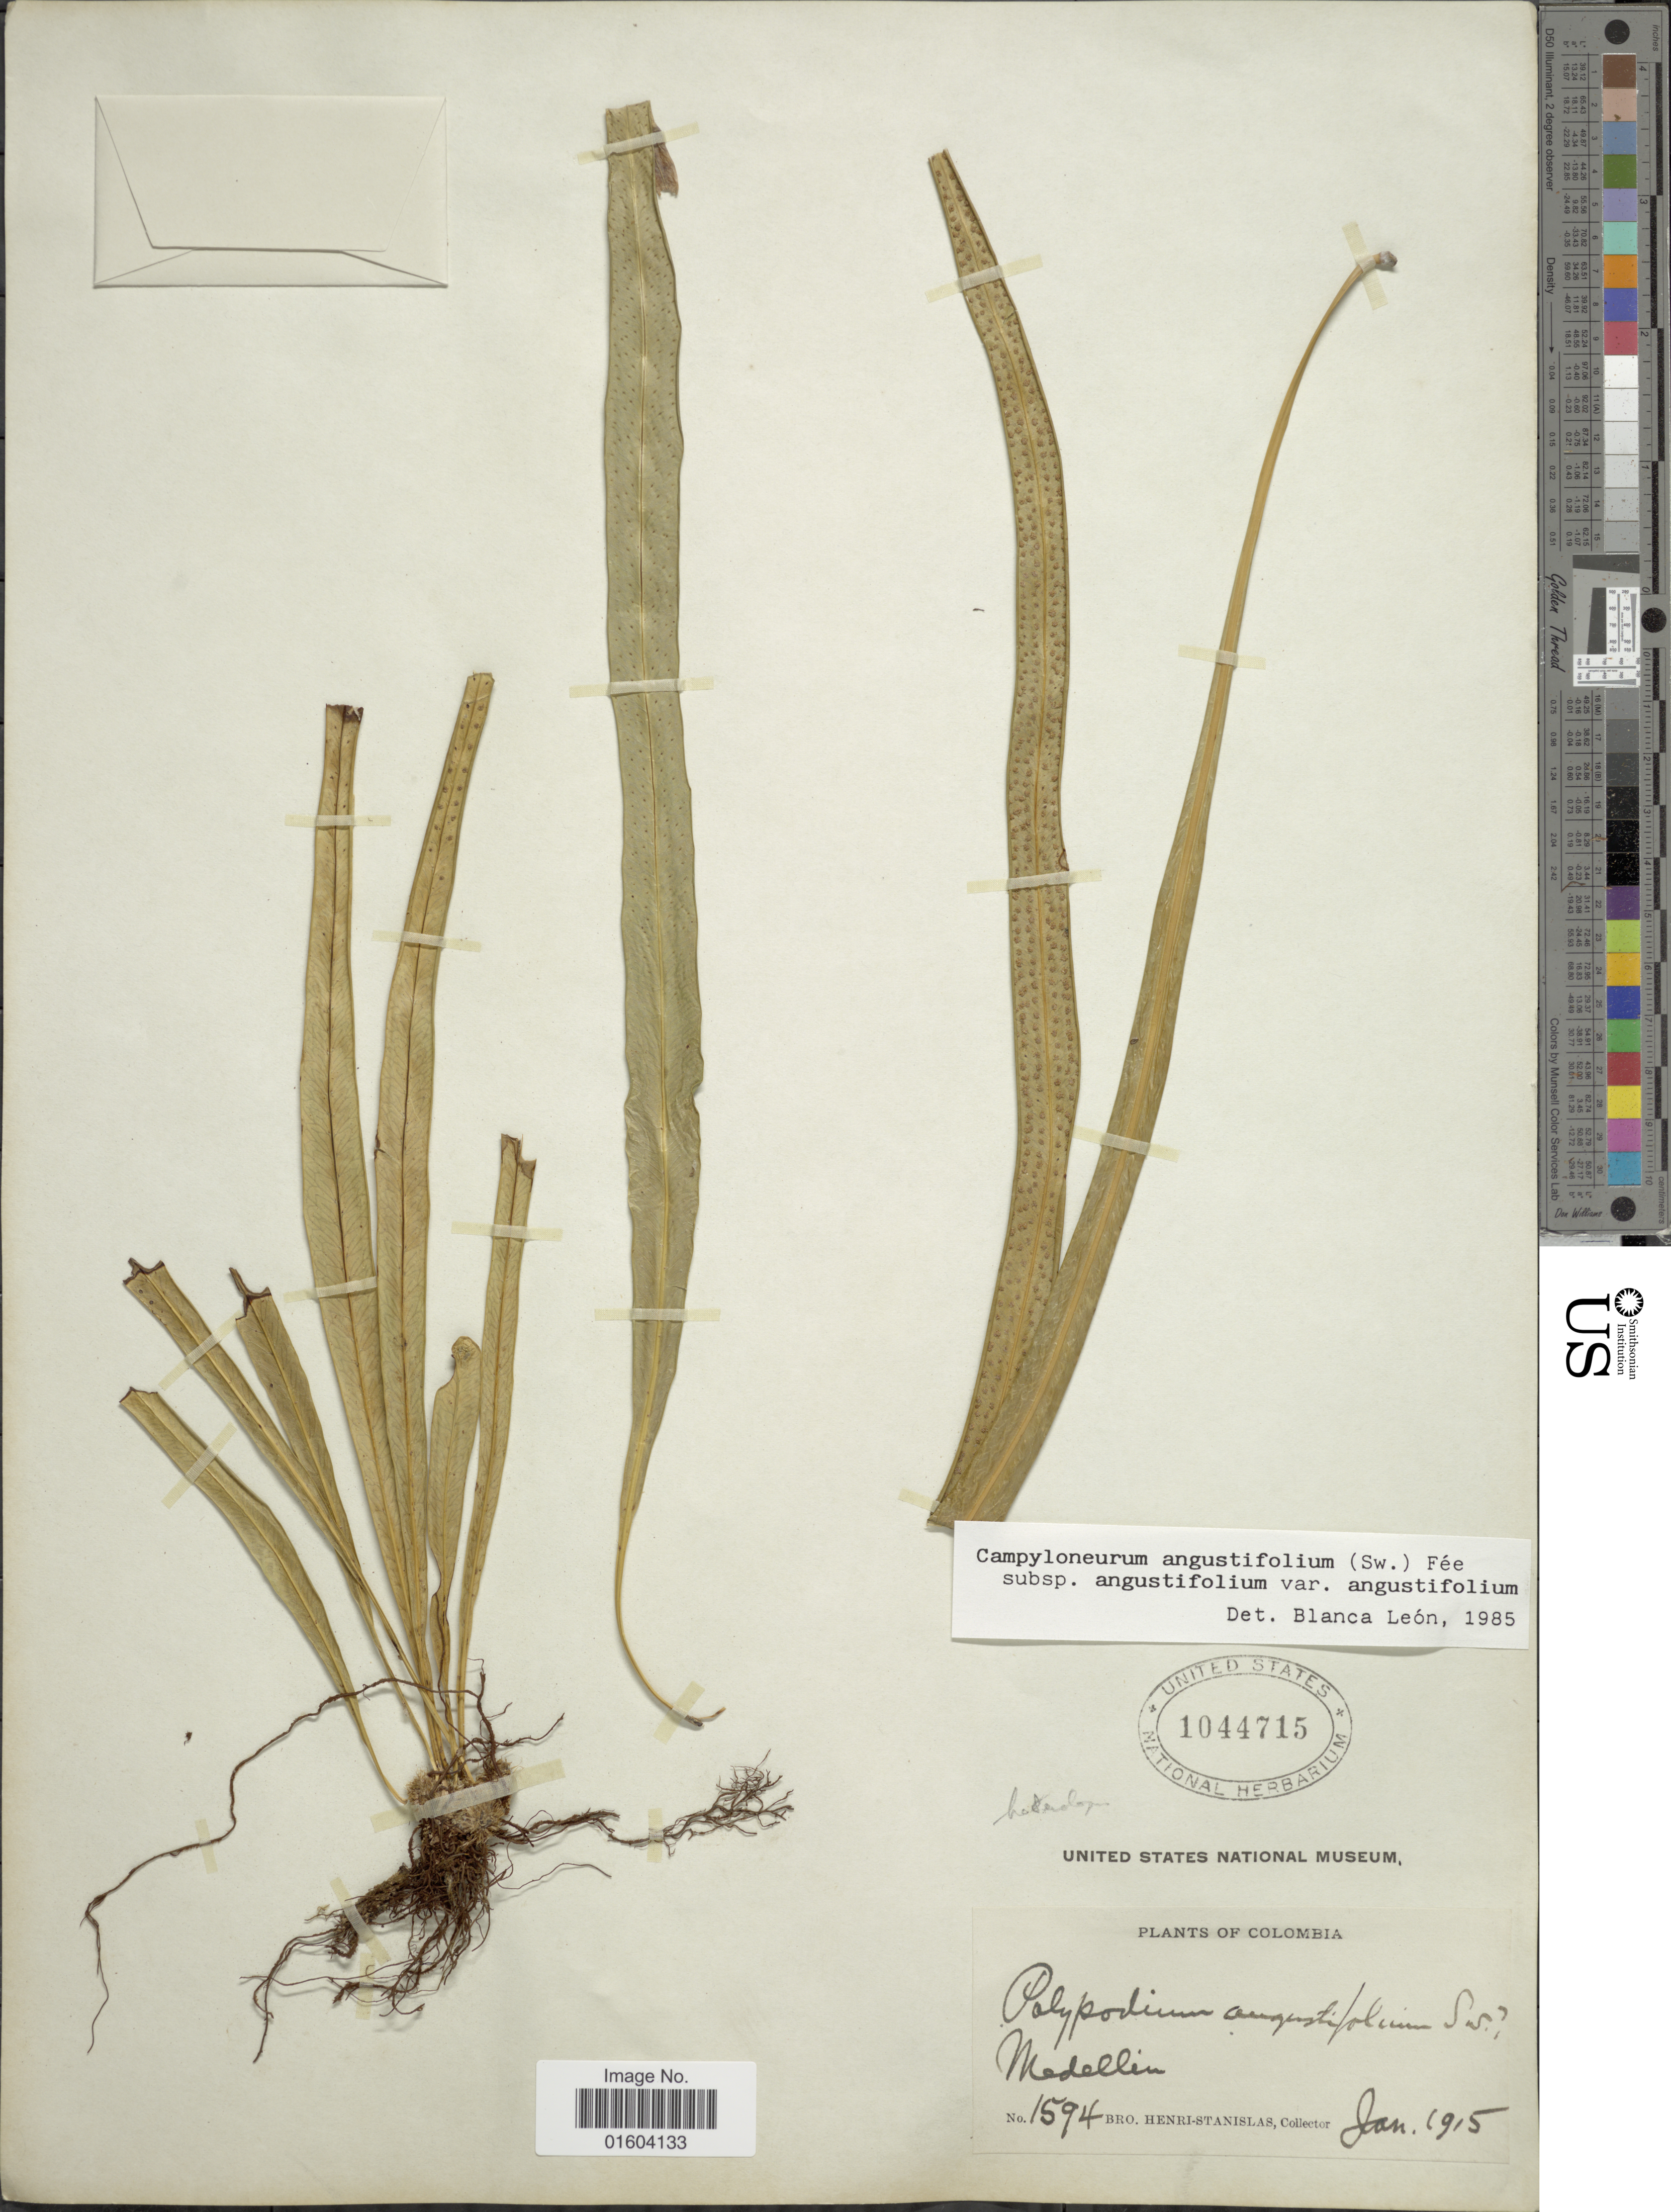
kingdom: Plantae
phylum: Tracheophyta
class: Polypodiopsida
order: Polypodiales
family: Polypodiaceae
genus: Campyloneurum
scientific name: Campyloneurum chlorolepis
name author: Alston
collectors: Henri-Stanislas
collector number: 1594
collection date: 1915-01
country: Colombia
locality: Medellin.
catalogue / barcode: US 1044715